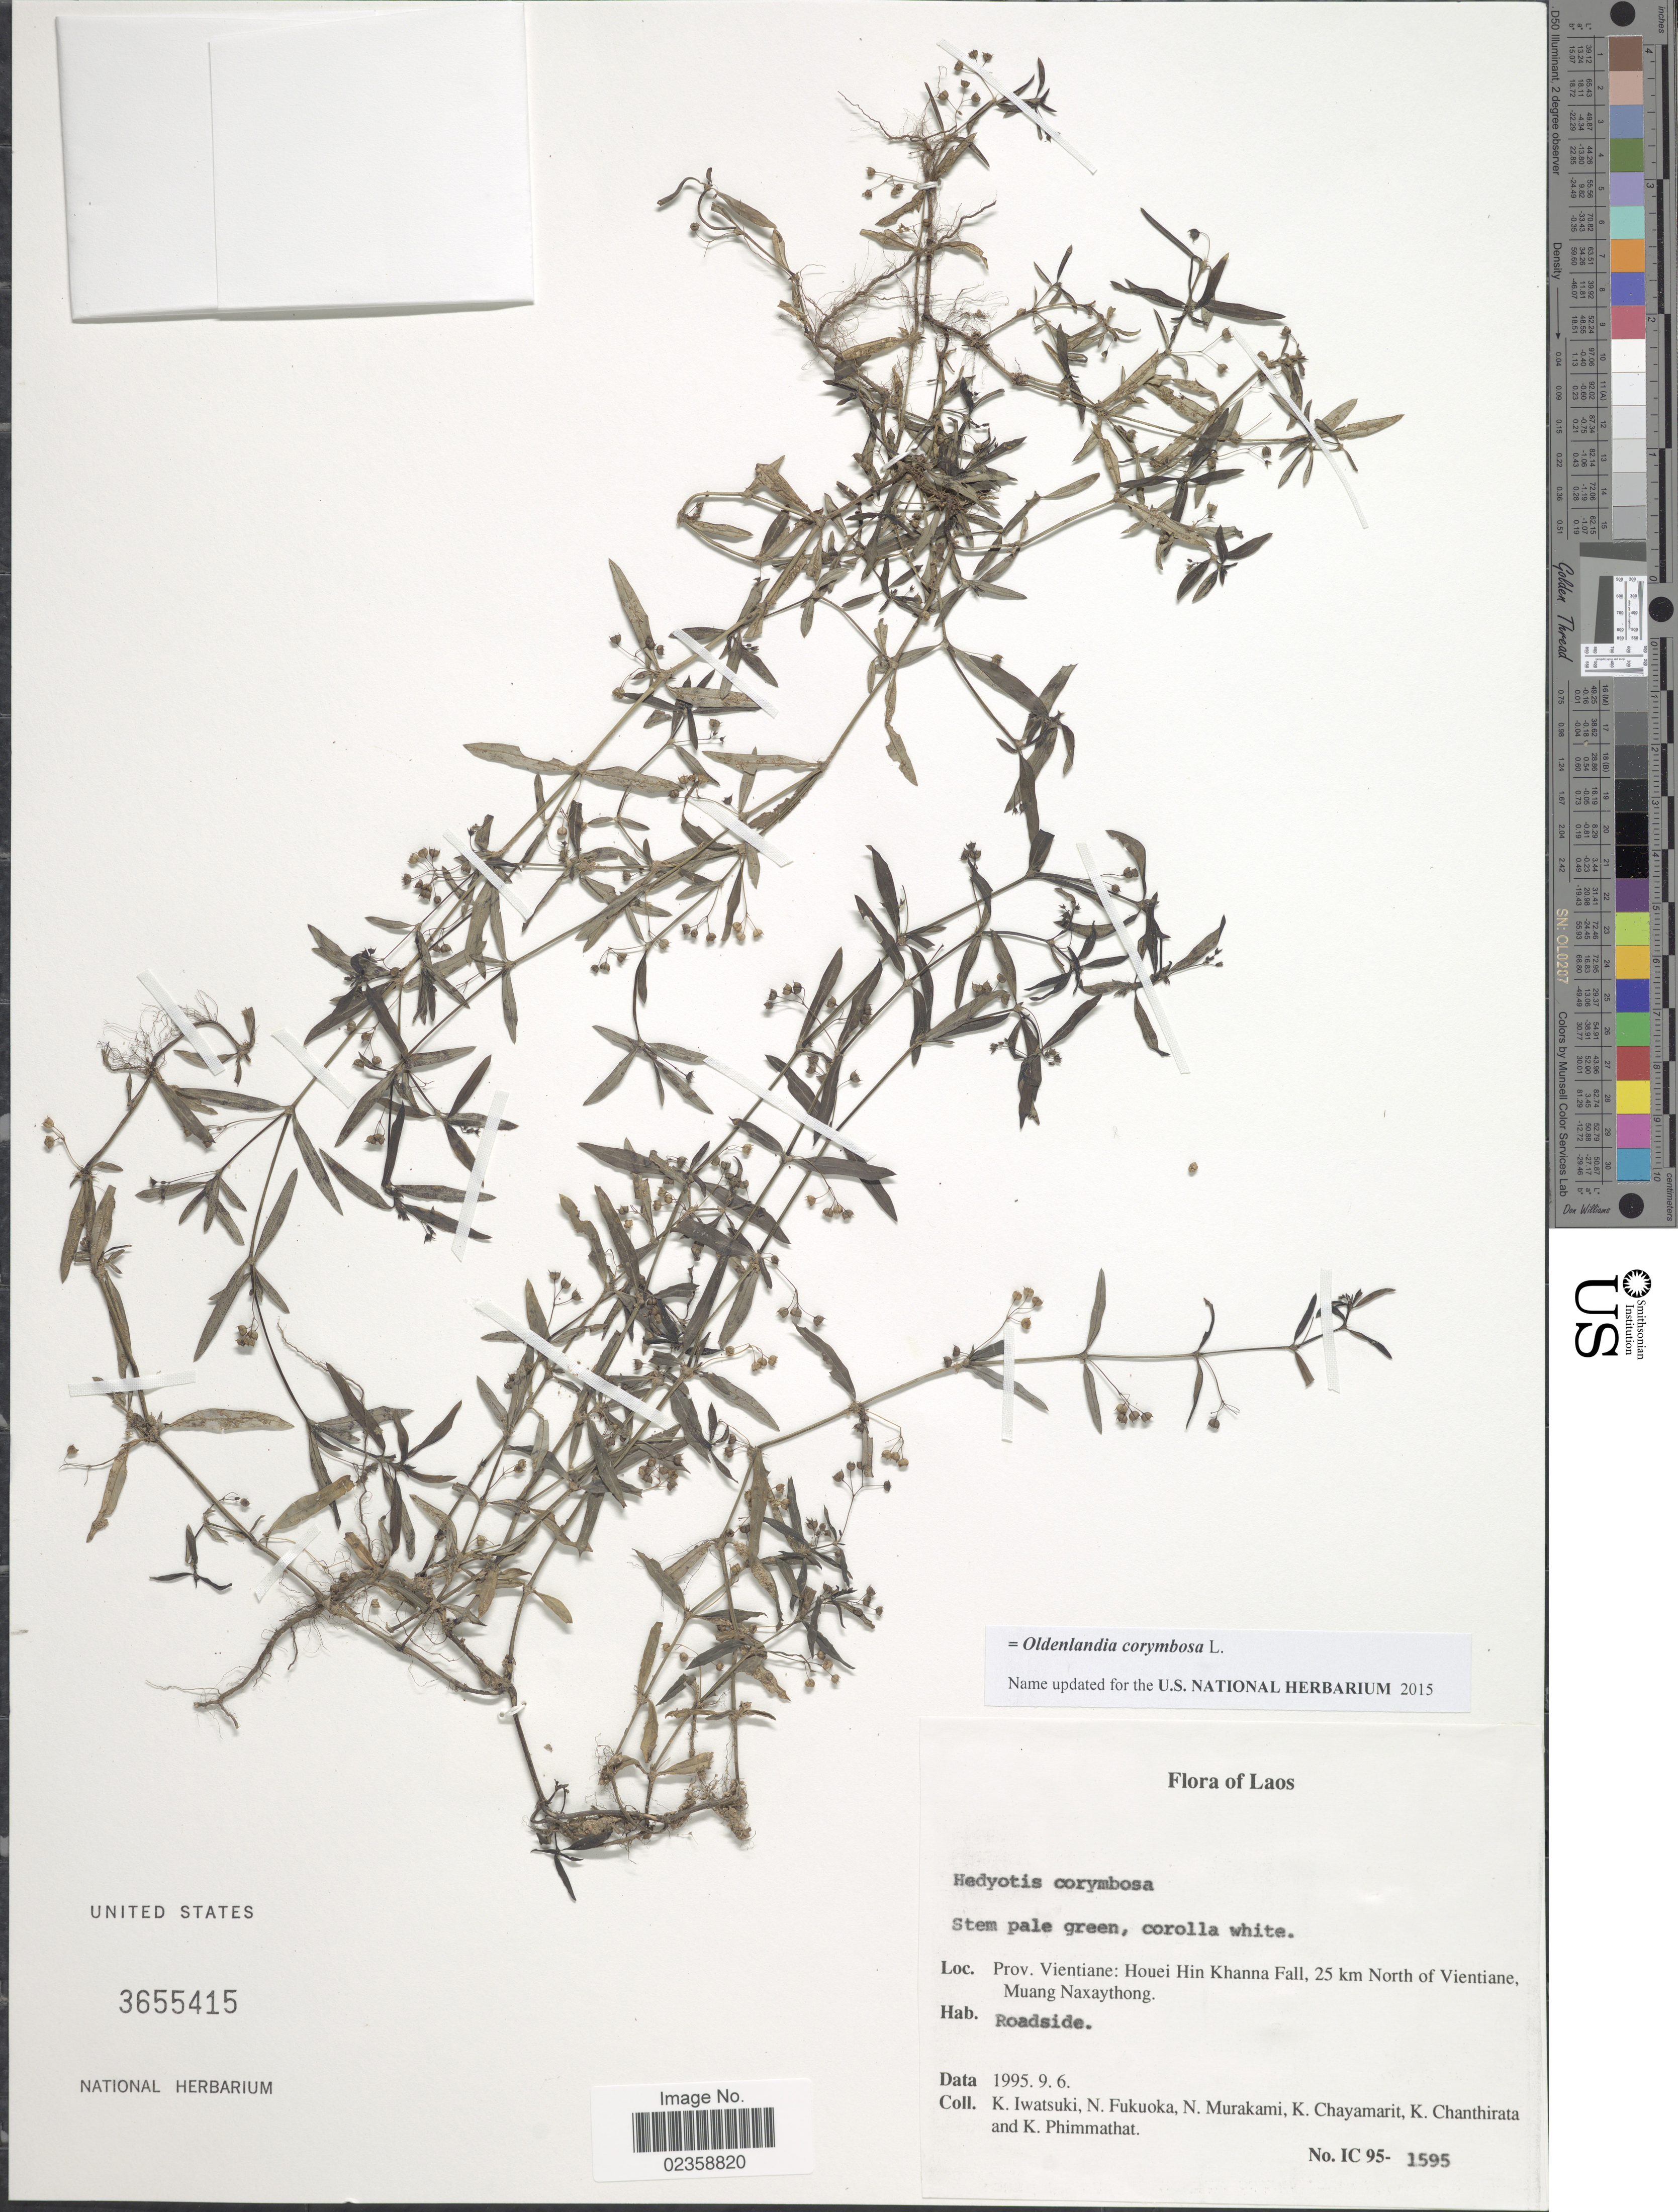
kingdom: Plantae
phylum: Tracheophyta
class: Magnoliopsida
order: Gentianales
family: Rubiaceae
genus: Oldenlandia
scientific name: Oldenlandia corymbosa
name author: L.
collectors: K. Iwatsuki, N. Fukuoka, N. Murakami, K. Chayamarit & et al.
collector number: IC95-1595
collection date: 1995-09-06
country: Laos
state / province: Viangchan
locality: Prov. Vientiane: Houei Hin Khanna Fall, 25 km North of Vientiane, Muang Naxaythong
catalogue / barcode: US 3655415